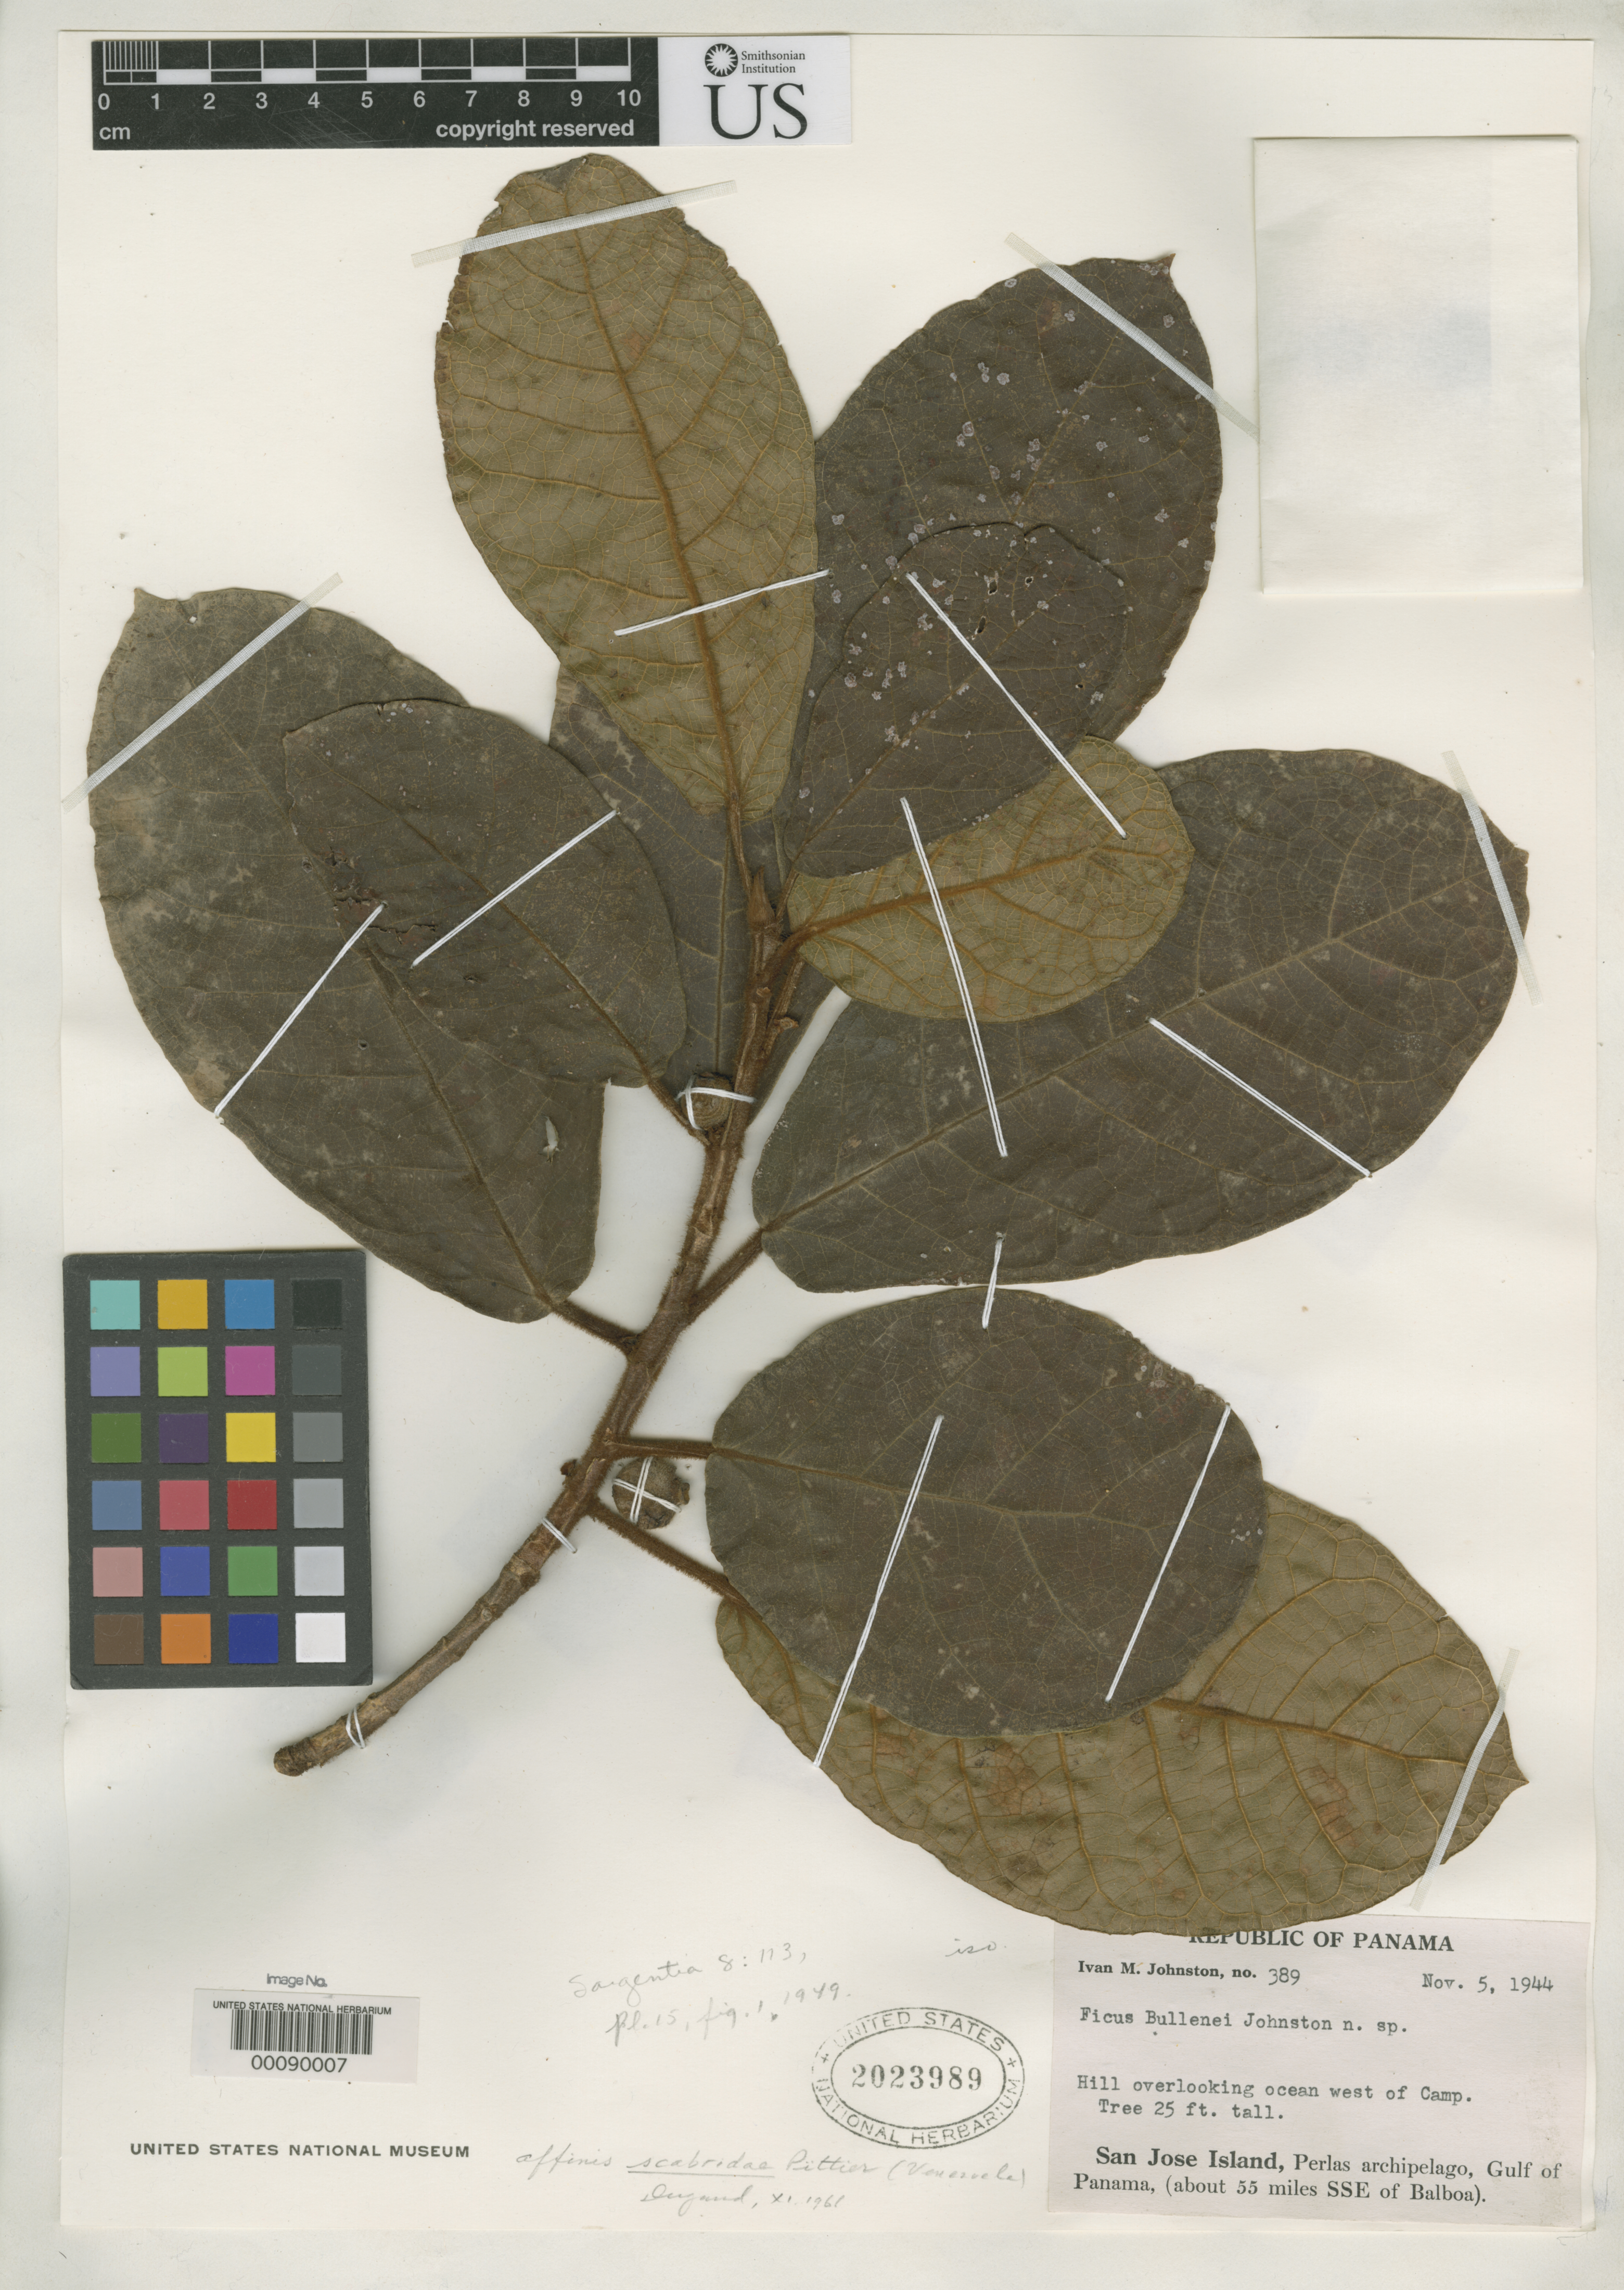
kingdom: Plantae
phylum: Tracheophyta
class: Magnoliopsida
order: Rosales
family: Moraceae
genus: Ficus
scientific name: Ficus bullenei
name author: I.M. Johnst.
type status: Isotype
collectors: I.M. Johnston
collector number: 389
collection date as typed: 05 Nov 1944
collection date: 1944-11-05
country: Panama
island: San Jose Island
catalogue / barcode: US 2023989